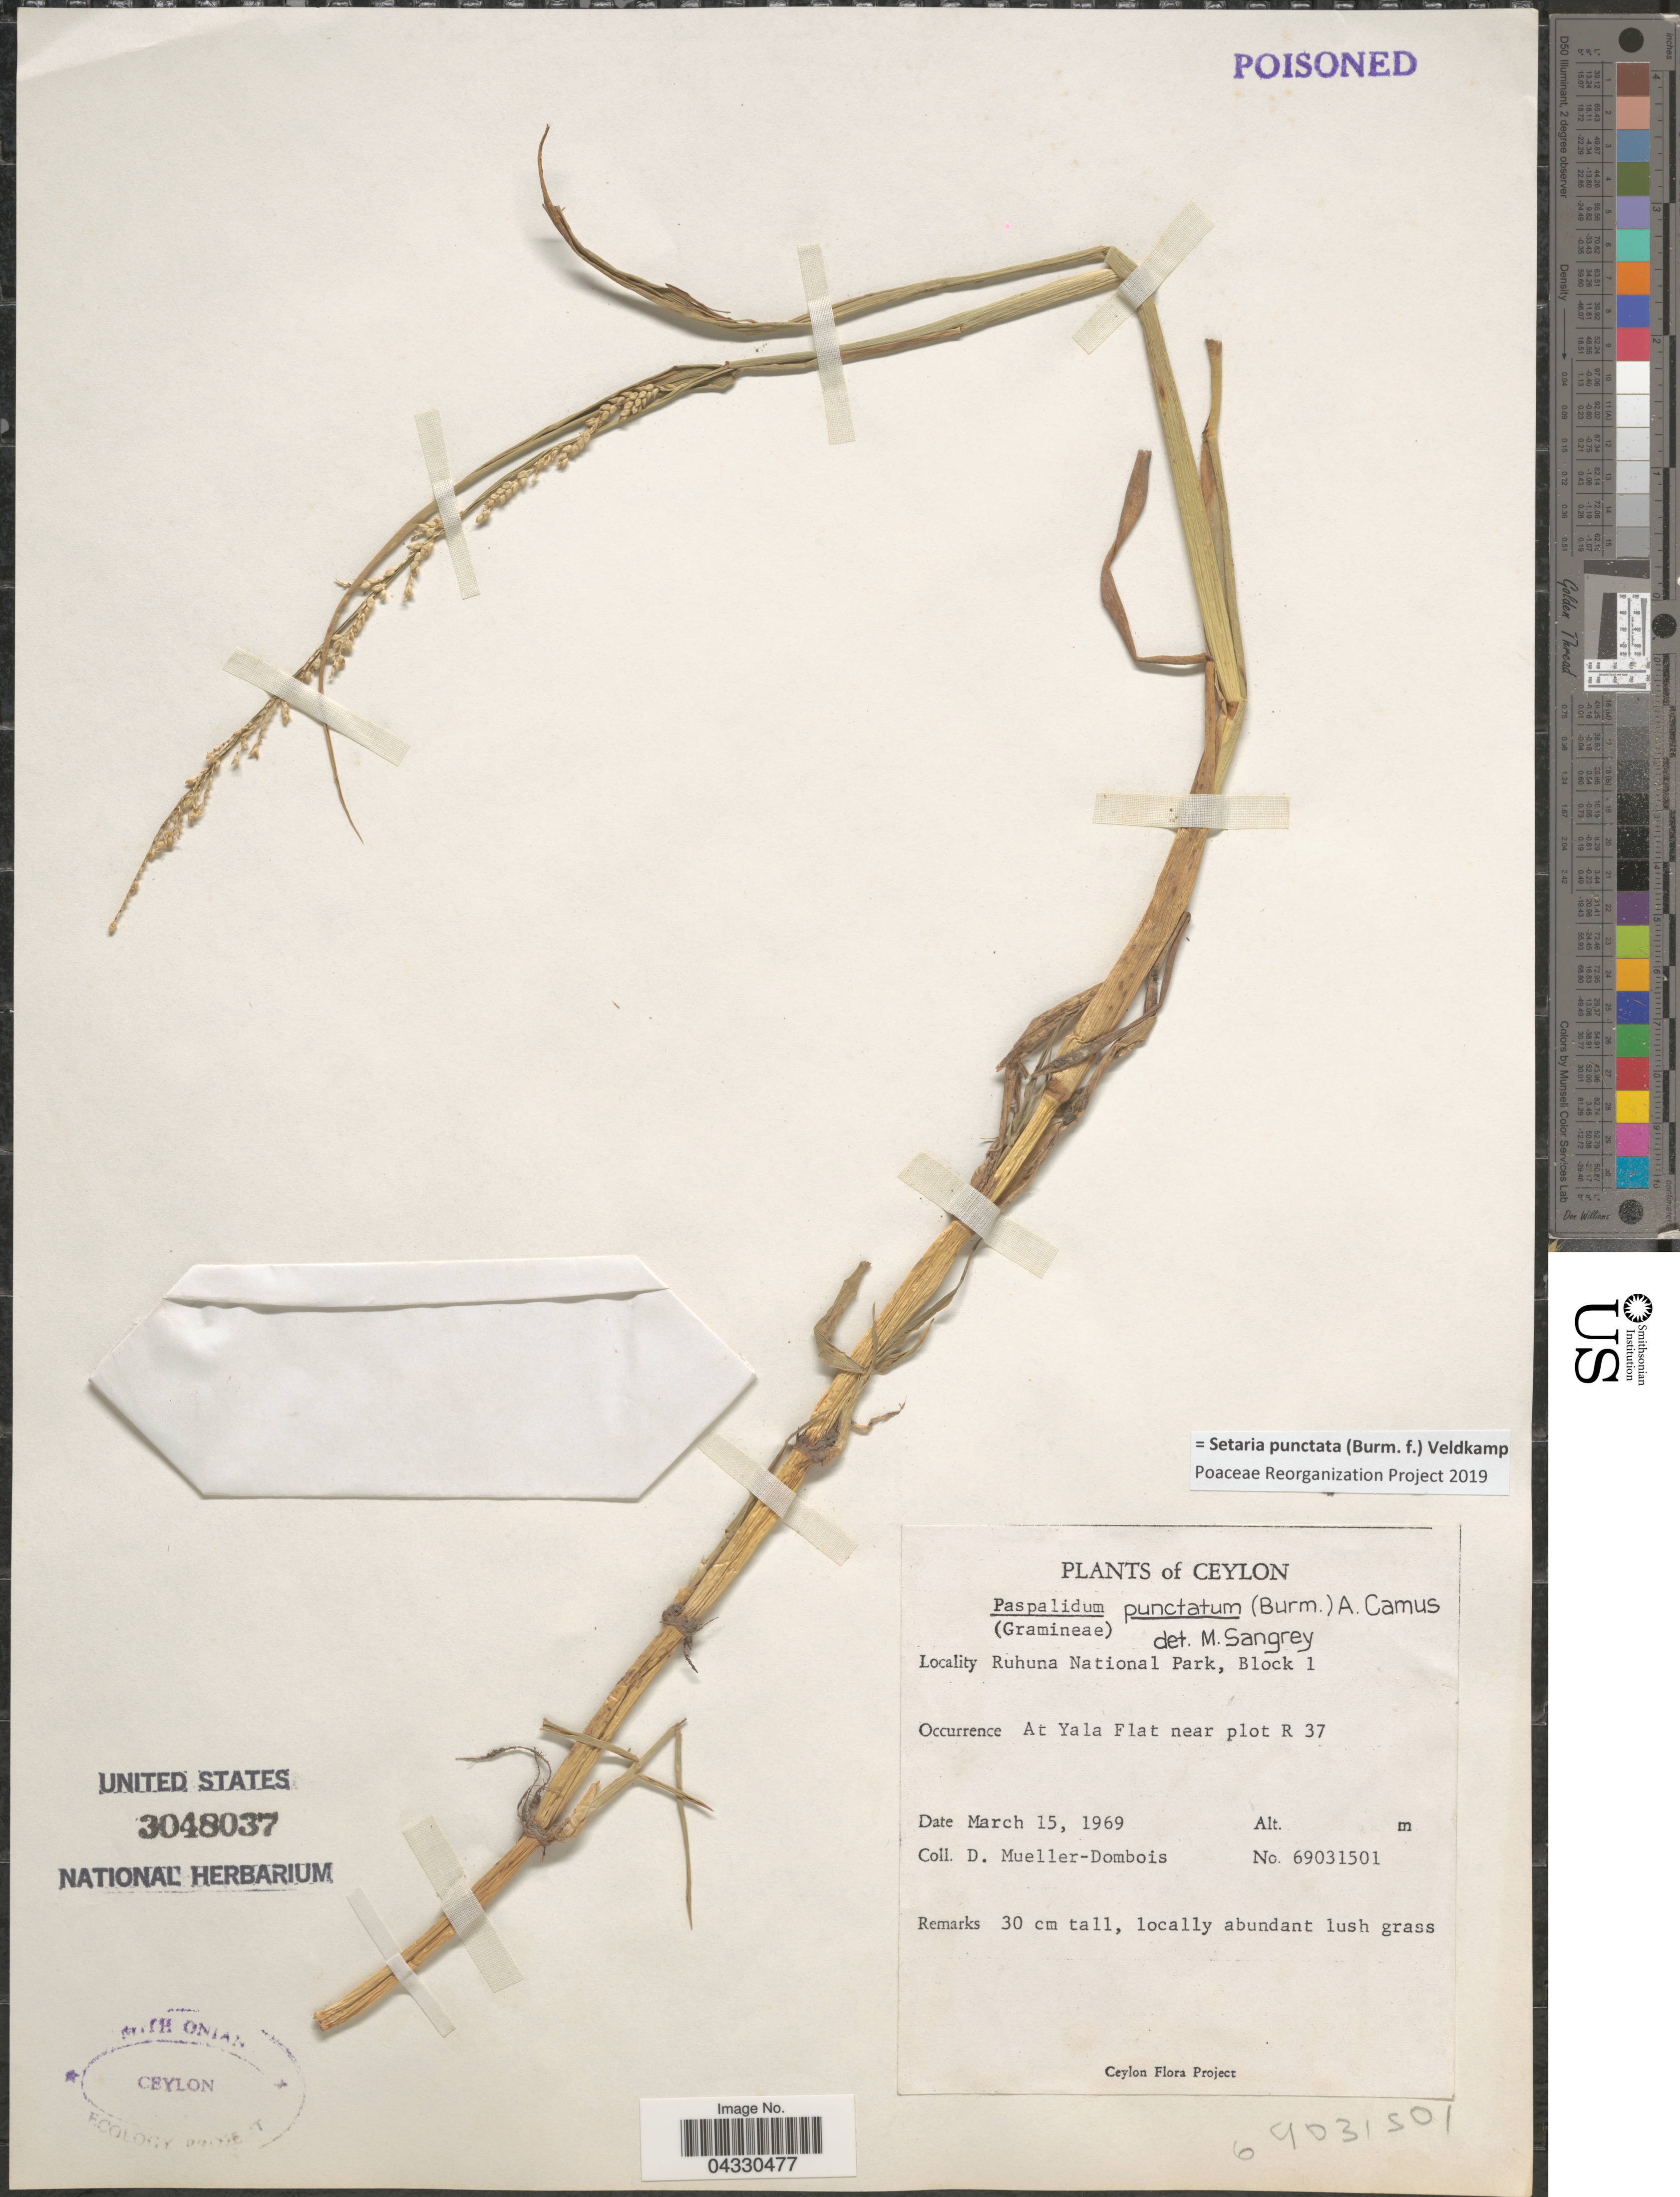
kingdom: Plantae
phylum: Tracheophyta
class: Liliopsida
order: Poales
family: Poaceae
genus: Setaria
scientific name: Setaria punctata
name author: (Burm. f.) Veldkamp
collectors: D. Mueller-Dombois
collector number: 69031501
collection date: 1969-03-15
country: Sri Lanka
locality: Ceylon. Ruhuna National Park, Block 1. At Yala Flat near plot R 37.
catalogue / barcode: US 3048037